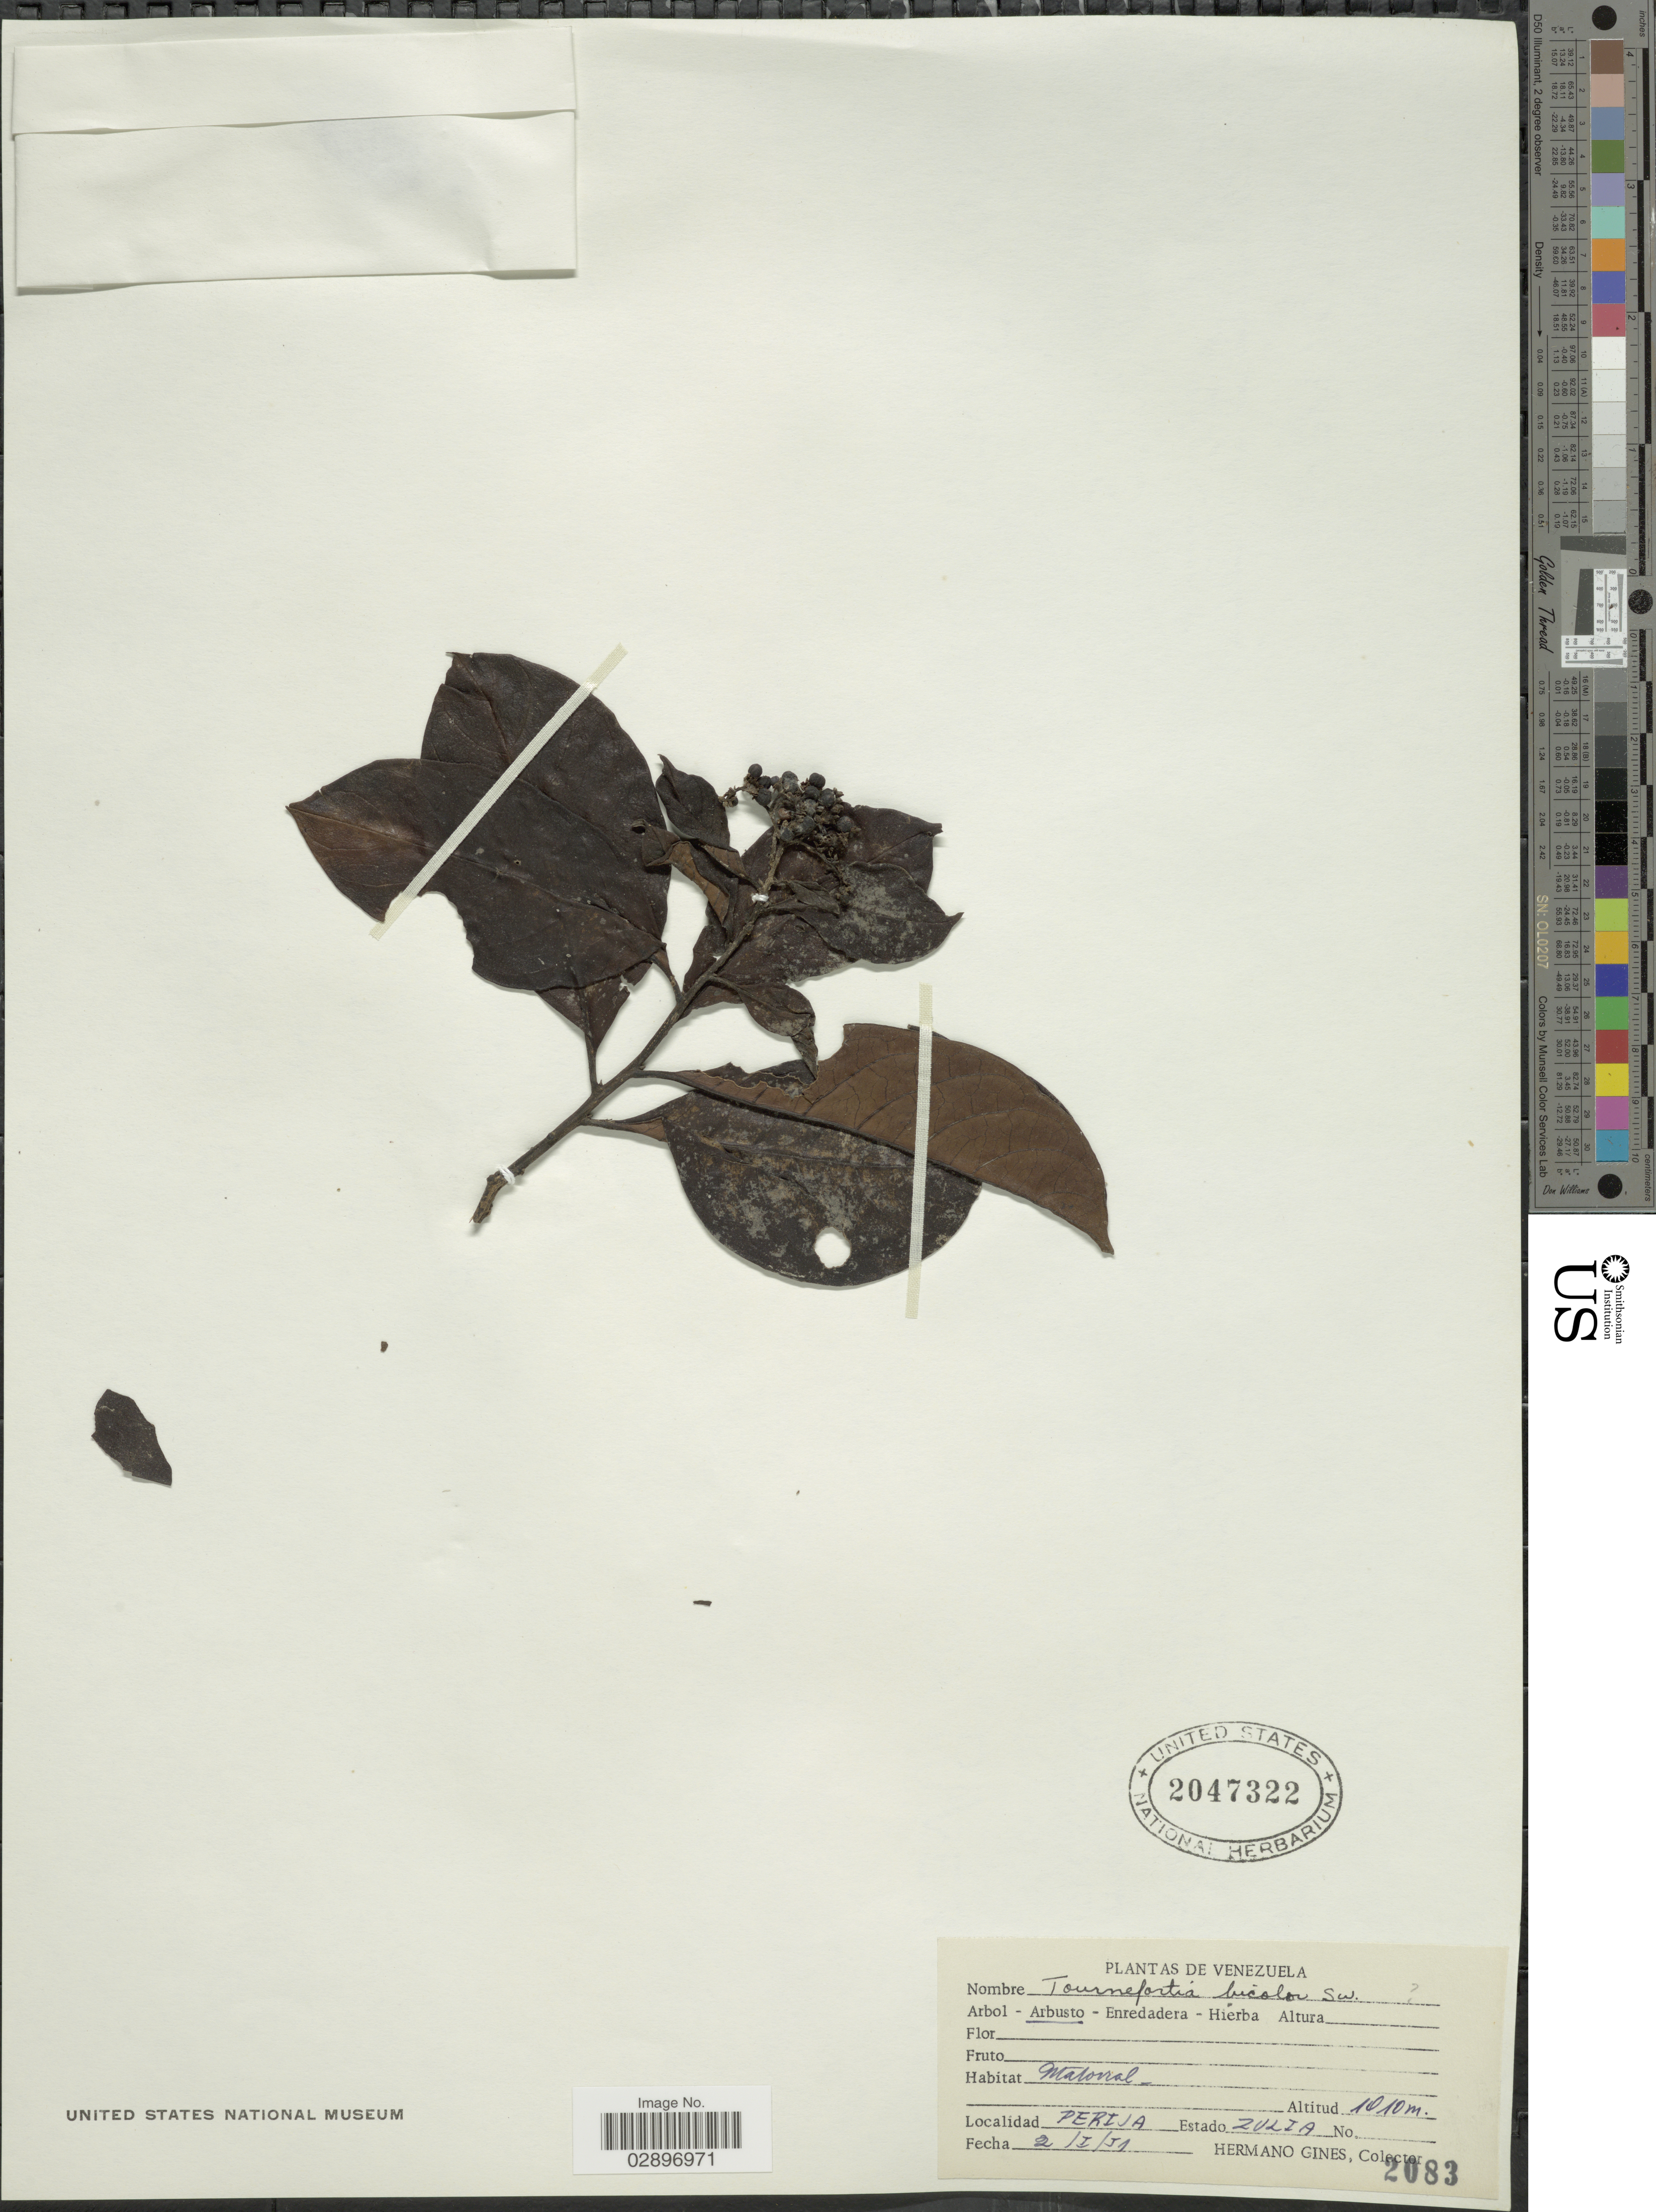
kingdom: Plantae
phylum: Tracheophyta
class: Magnoliopsida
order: Boraginales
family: Heliotropiaceae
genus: Tournefortia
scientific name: Tournefortia bicolor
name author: Sw.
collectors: Bro. Gines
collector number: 2083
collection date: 1911-01-02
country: Venezuela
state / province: Zulia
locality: Perija.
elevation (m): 1010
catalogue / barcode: US 2047322